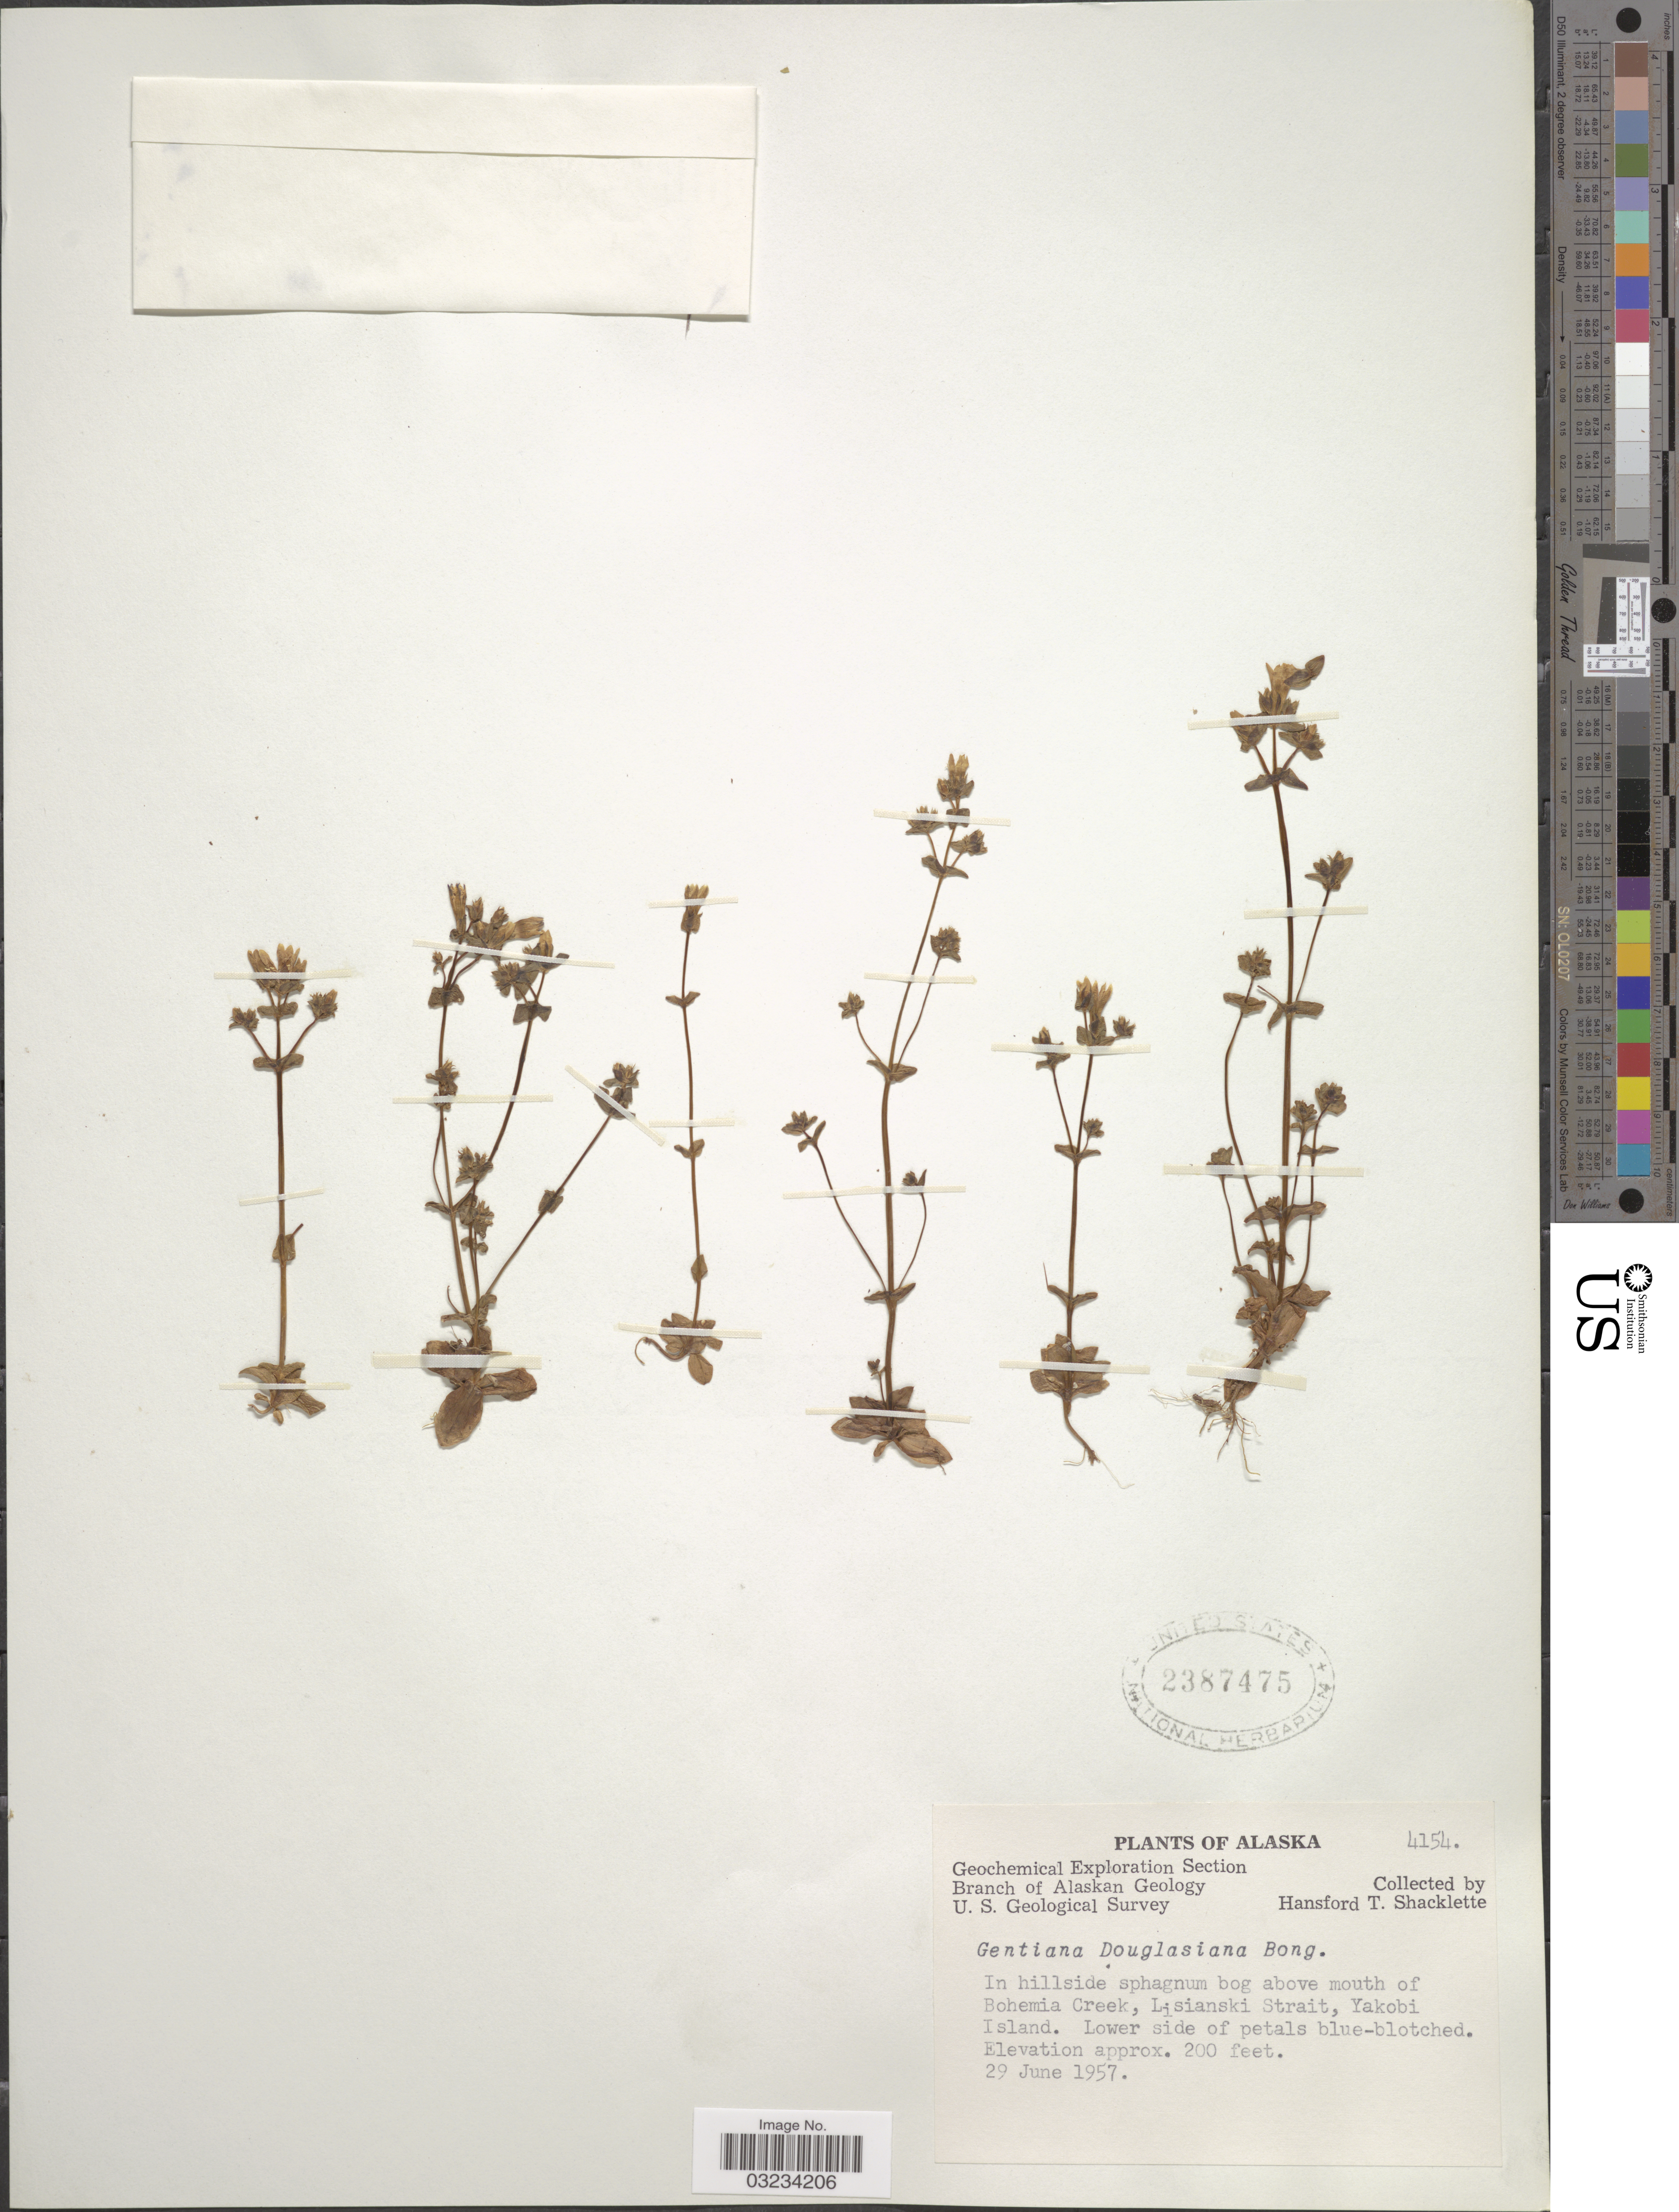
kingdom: Plantae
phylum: Tracheophyta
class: Magnoliopsida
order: Gentianales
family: Gentianaceae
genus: Gentiana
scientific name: Gentiana douglasiana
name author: Bong.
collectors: H. Shacklette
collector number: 4154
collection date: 1957-06-29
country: United States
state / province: Alaska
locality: In hillside sphagnum bog above mouth of Bohemia Creek, Lisianski Strait, Yakobi Island.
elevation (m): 61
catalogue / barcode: US 2387475